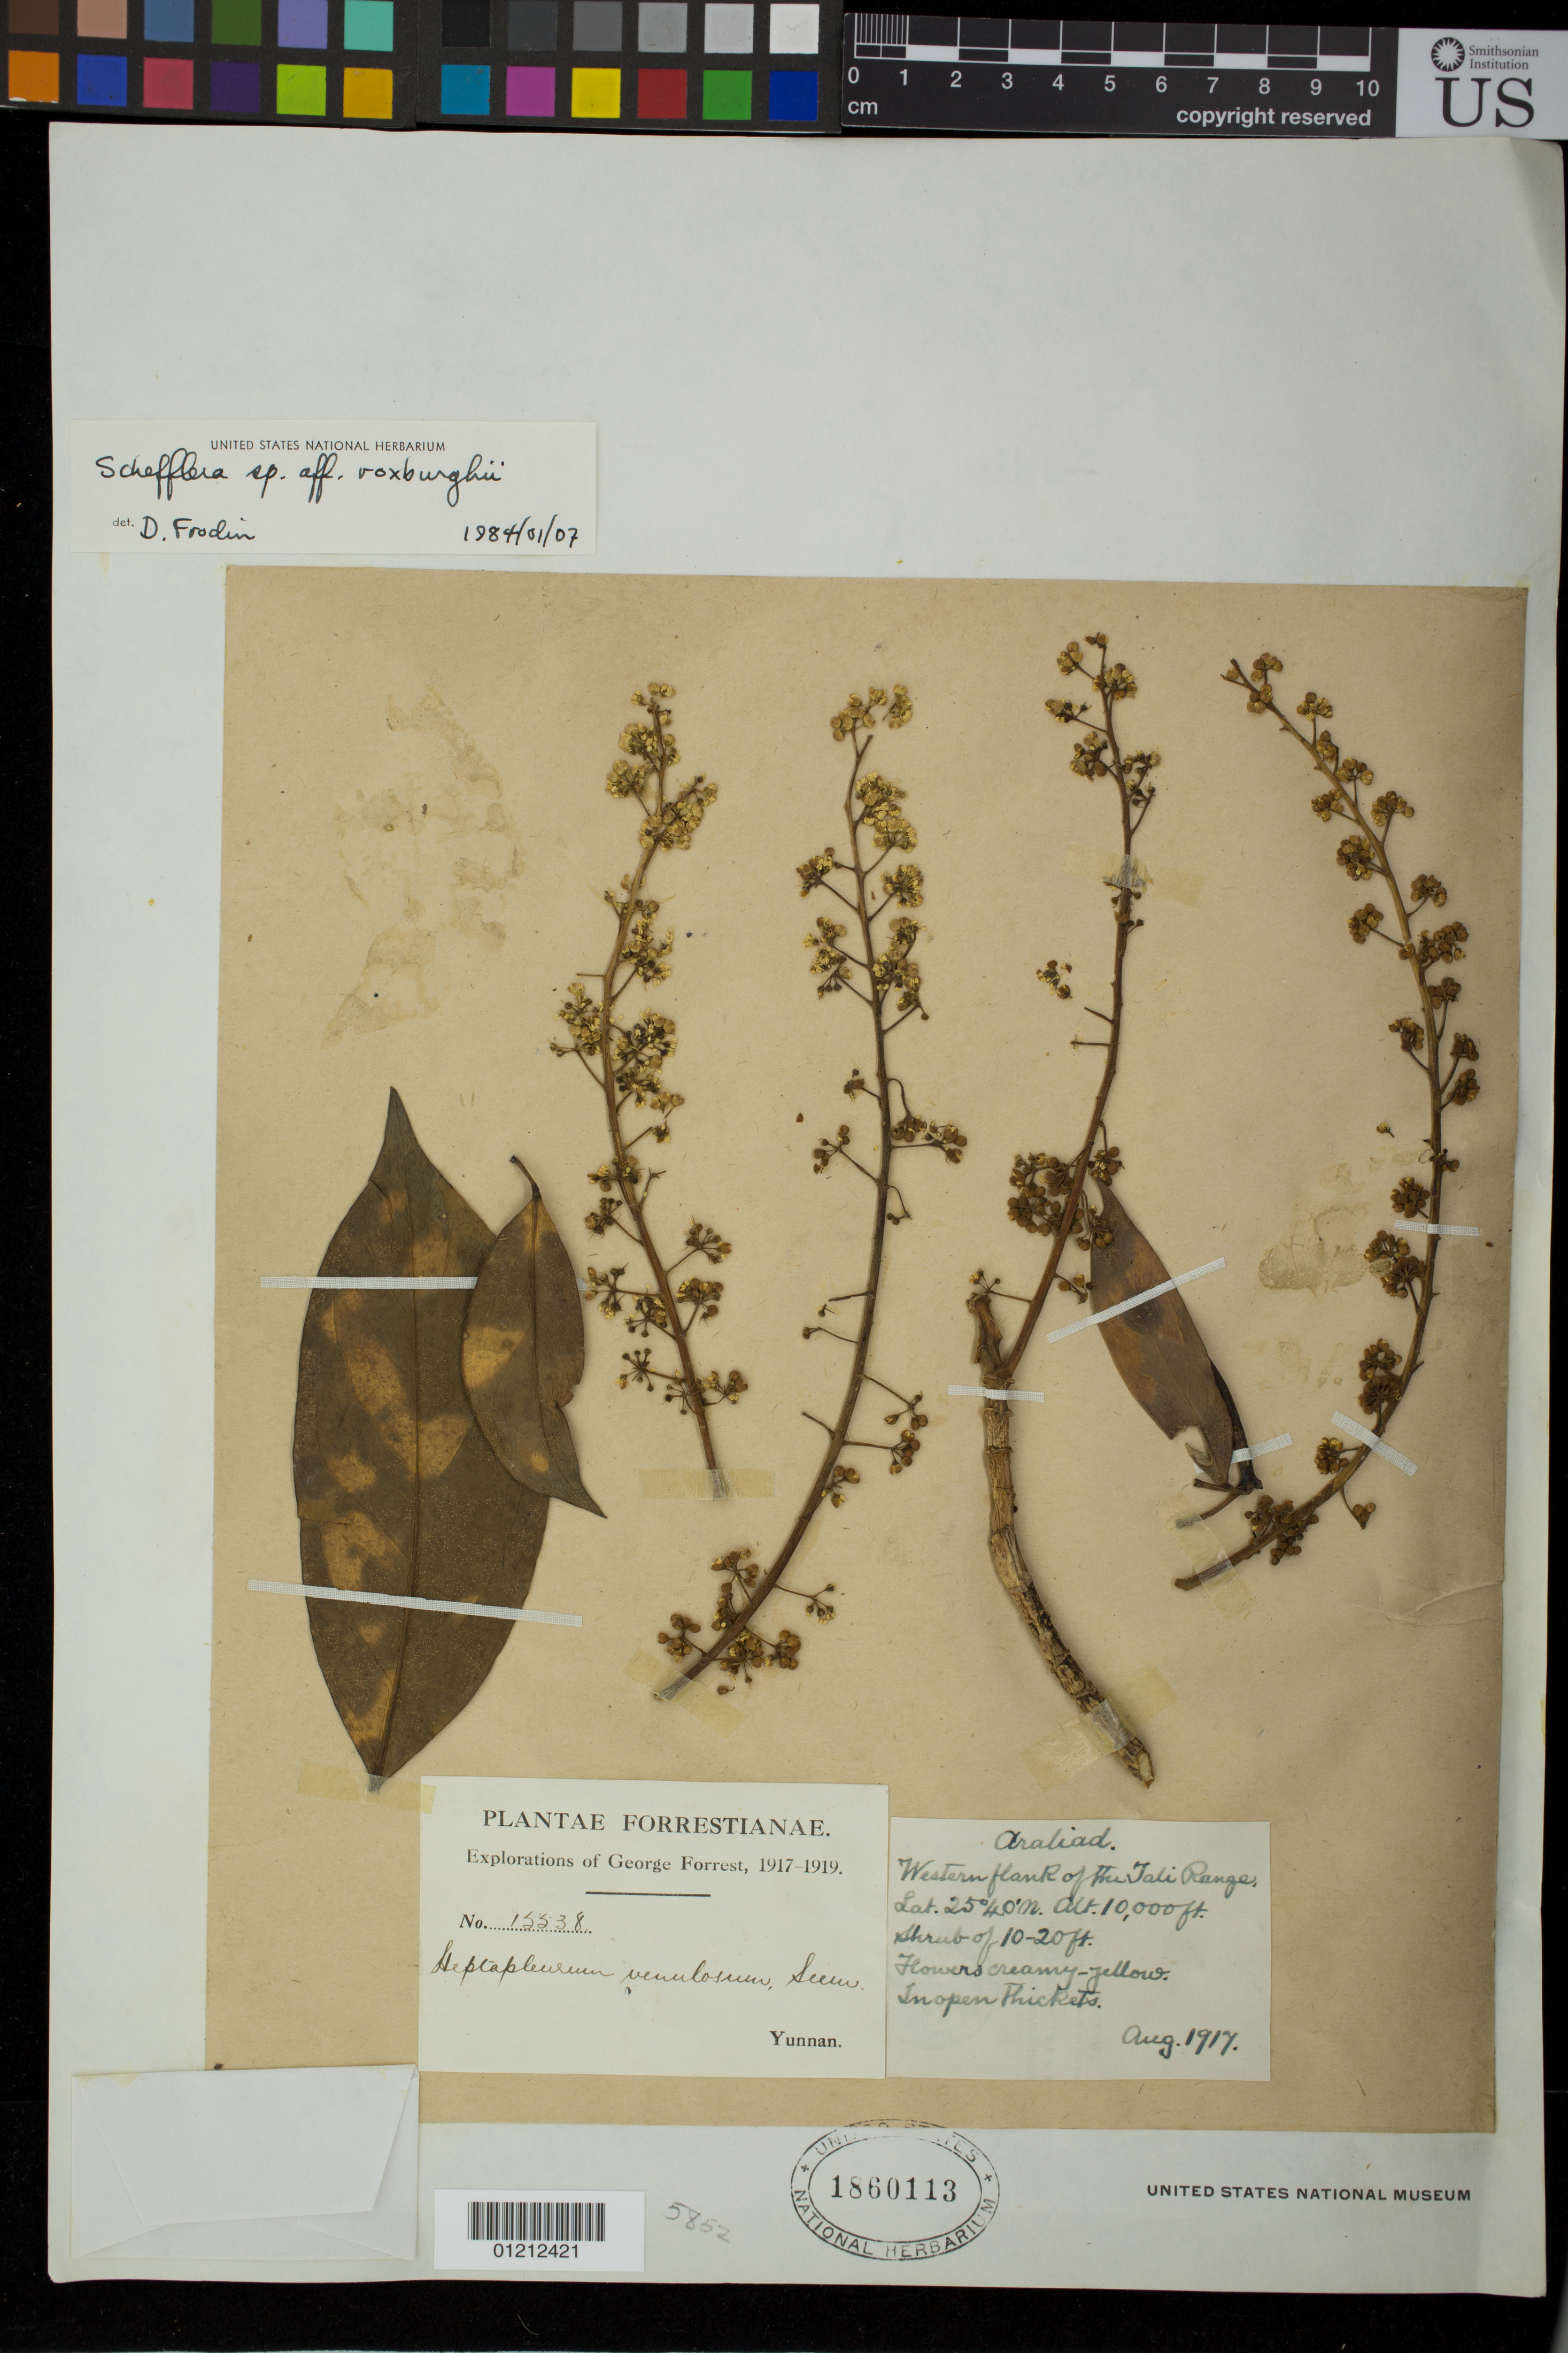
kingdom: Plantae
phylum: Tracheophyta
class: Magnoliopsida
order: Apiales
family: Araliaceae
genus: Schefflera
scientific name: Schefflera sp.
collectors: G. Forrest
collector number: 15538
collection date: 1917-08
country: China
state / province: Yunnan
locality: Western flank of the Tali Range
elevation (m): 3048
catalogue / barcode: US 1860113